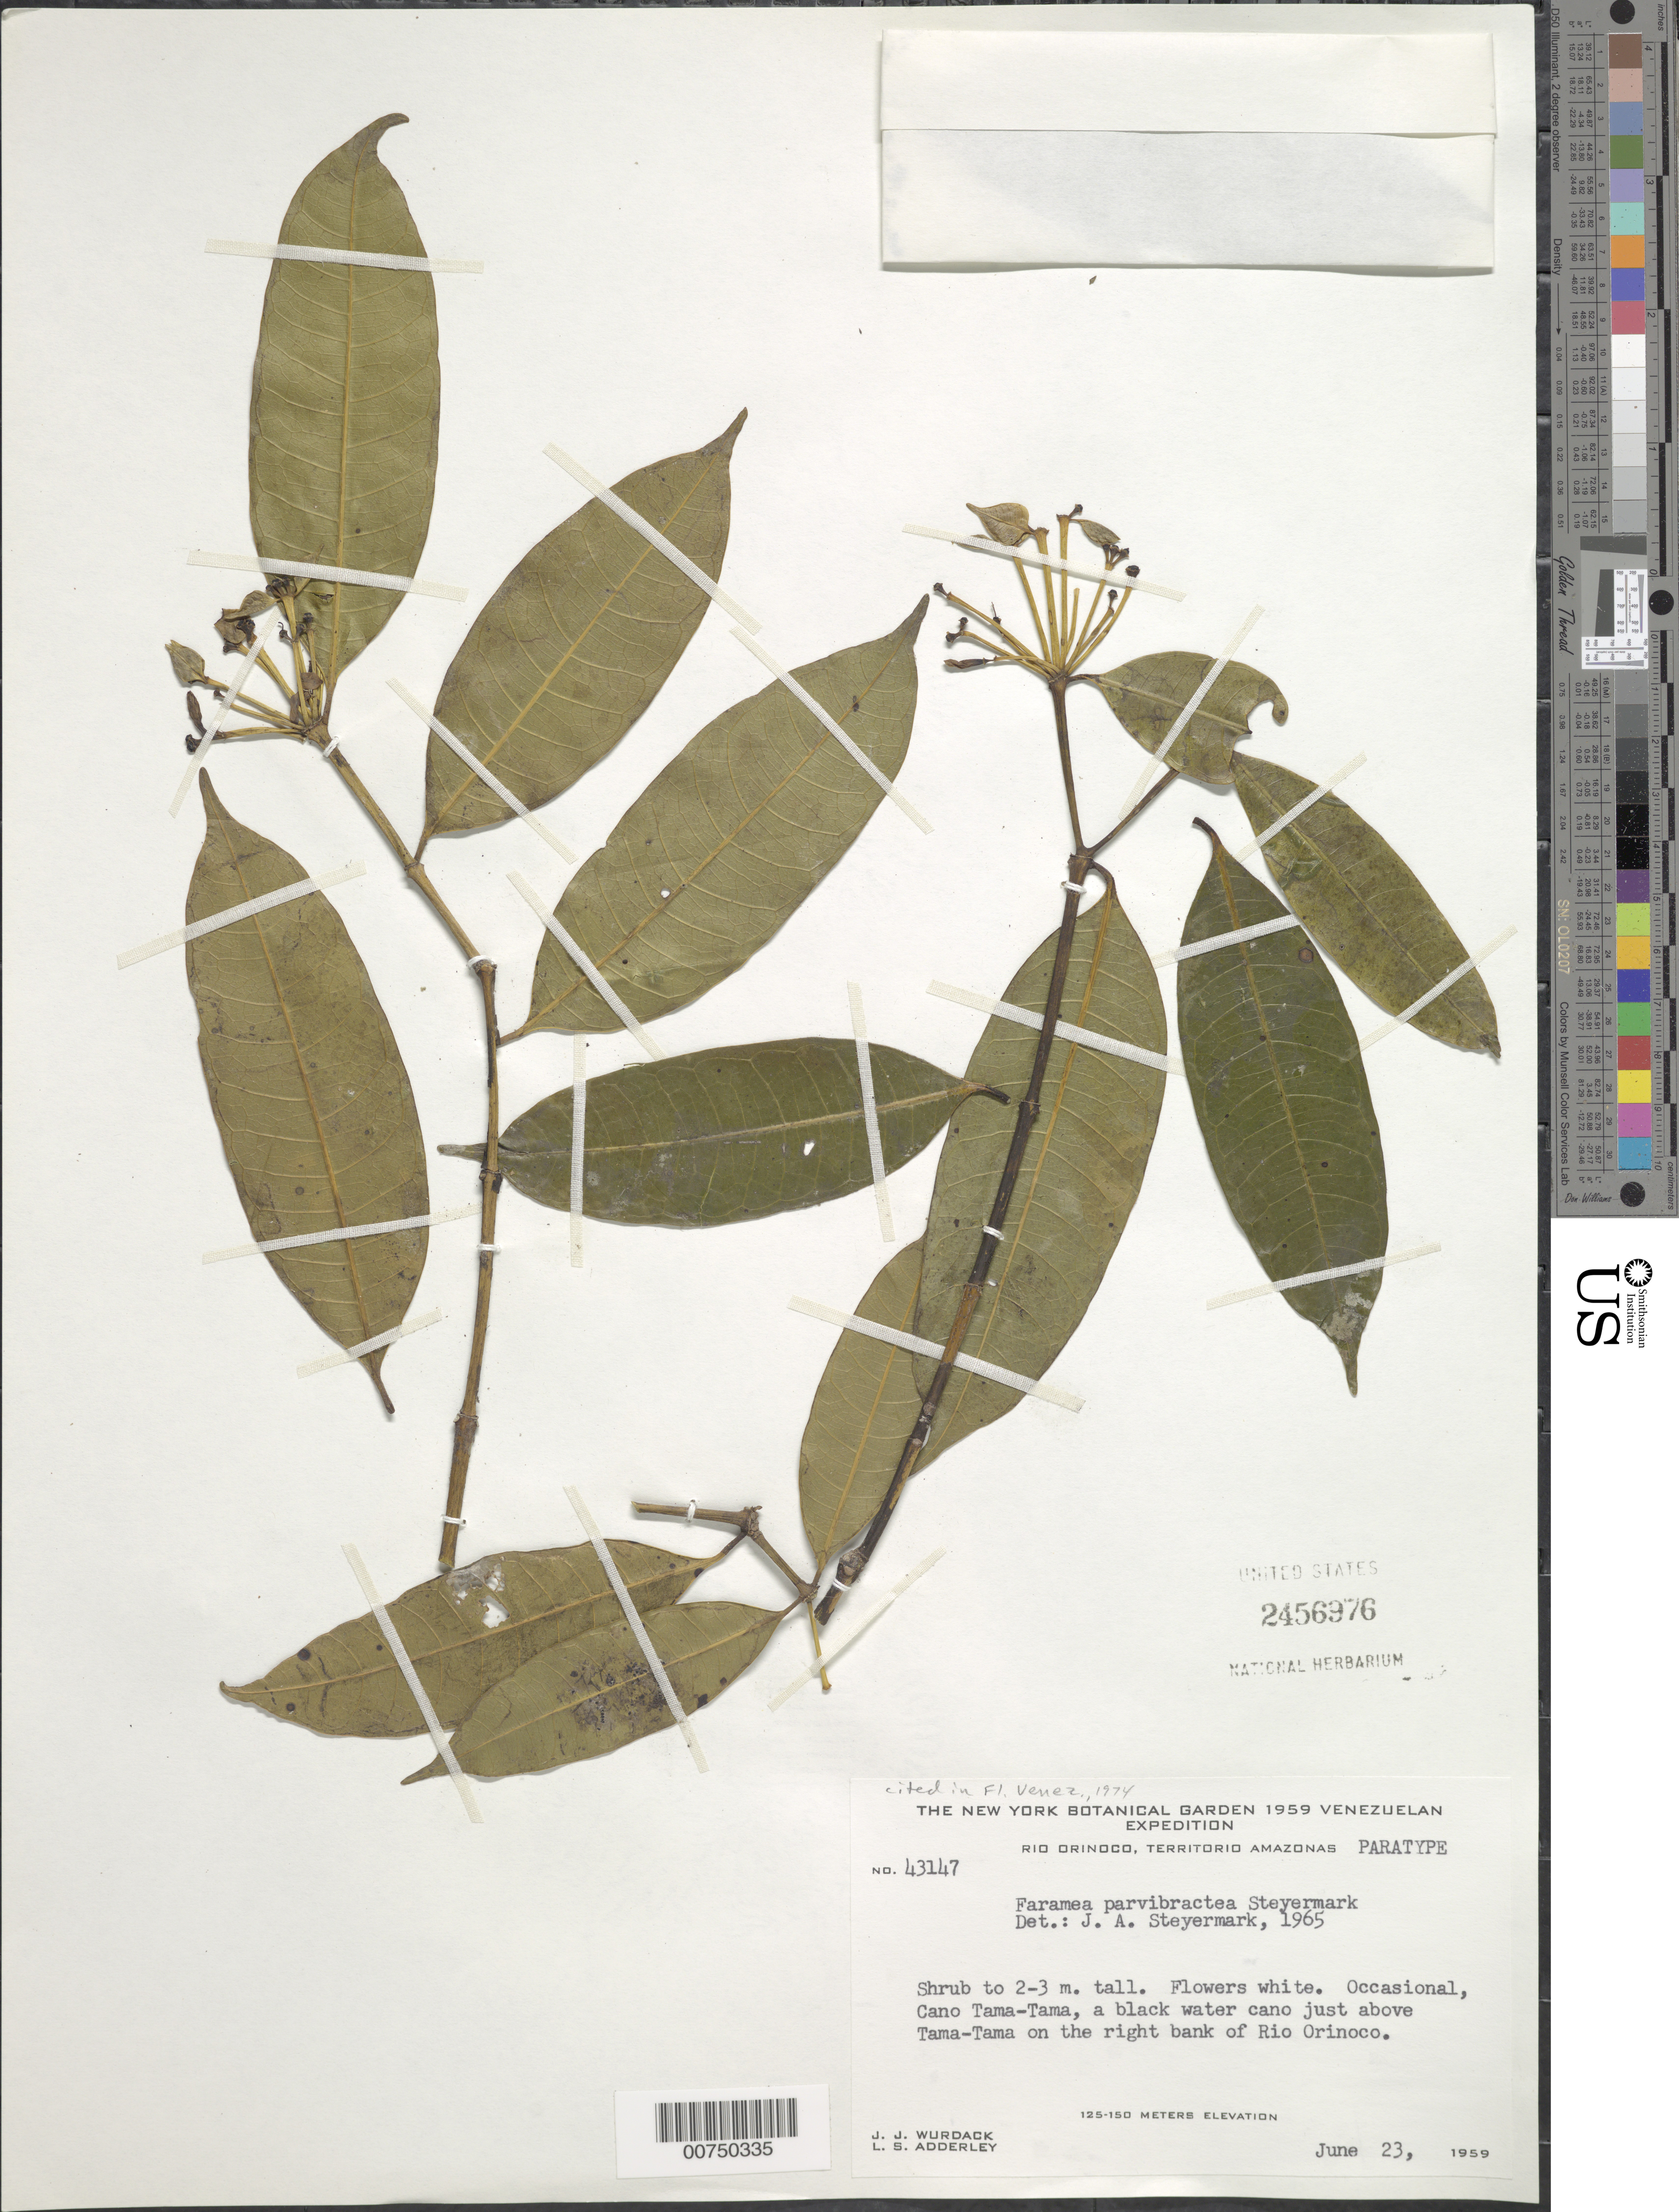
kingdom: Plantae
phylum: Tracheophyta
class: Magnoliopsida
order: Gentianales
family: Rubiaceae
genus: Faramea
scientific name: Faramea parvibractea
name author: Steyerm.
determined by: Steyermark, Julian A., (VEN)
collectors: J. J. Wurdack & L. S. Adderley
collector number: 43147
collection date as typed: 23-Jun-59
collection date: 1959-06-23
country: Venezuela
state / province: Amazonas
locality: Caño Tama-Tama, just above Tama-Tama on the right bank of the Río Orinoco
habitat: Along Caño Tama-Tama, a black water cano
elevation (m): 125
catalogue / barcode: US 2456976